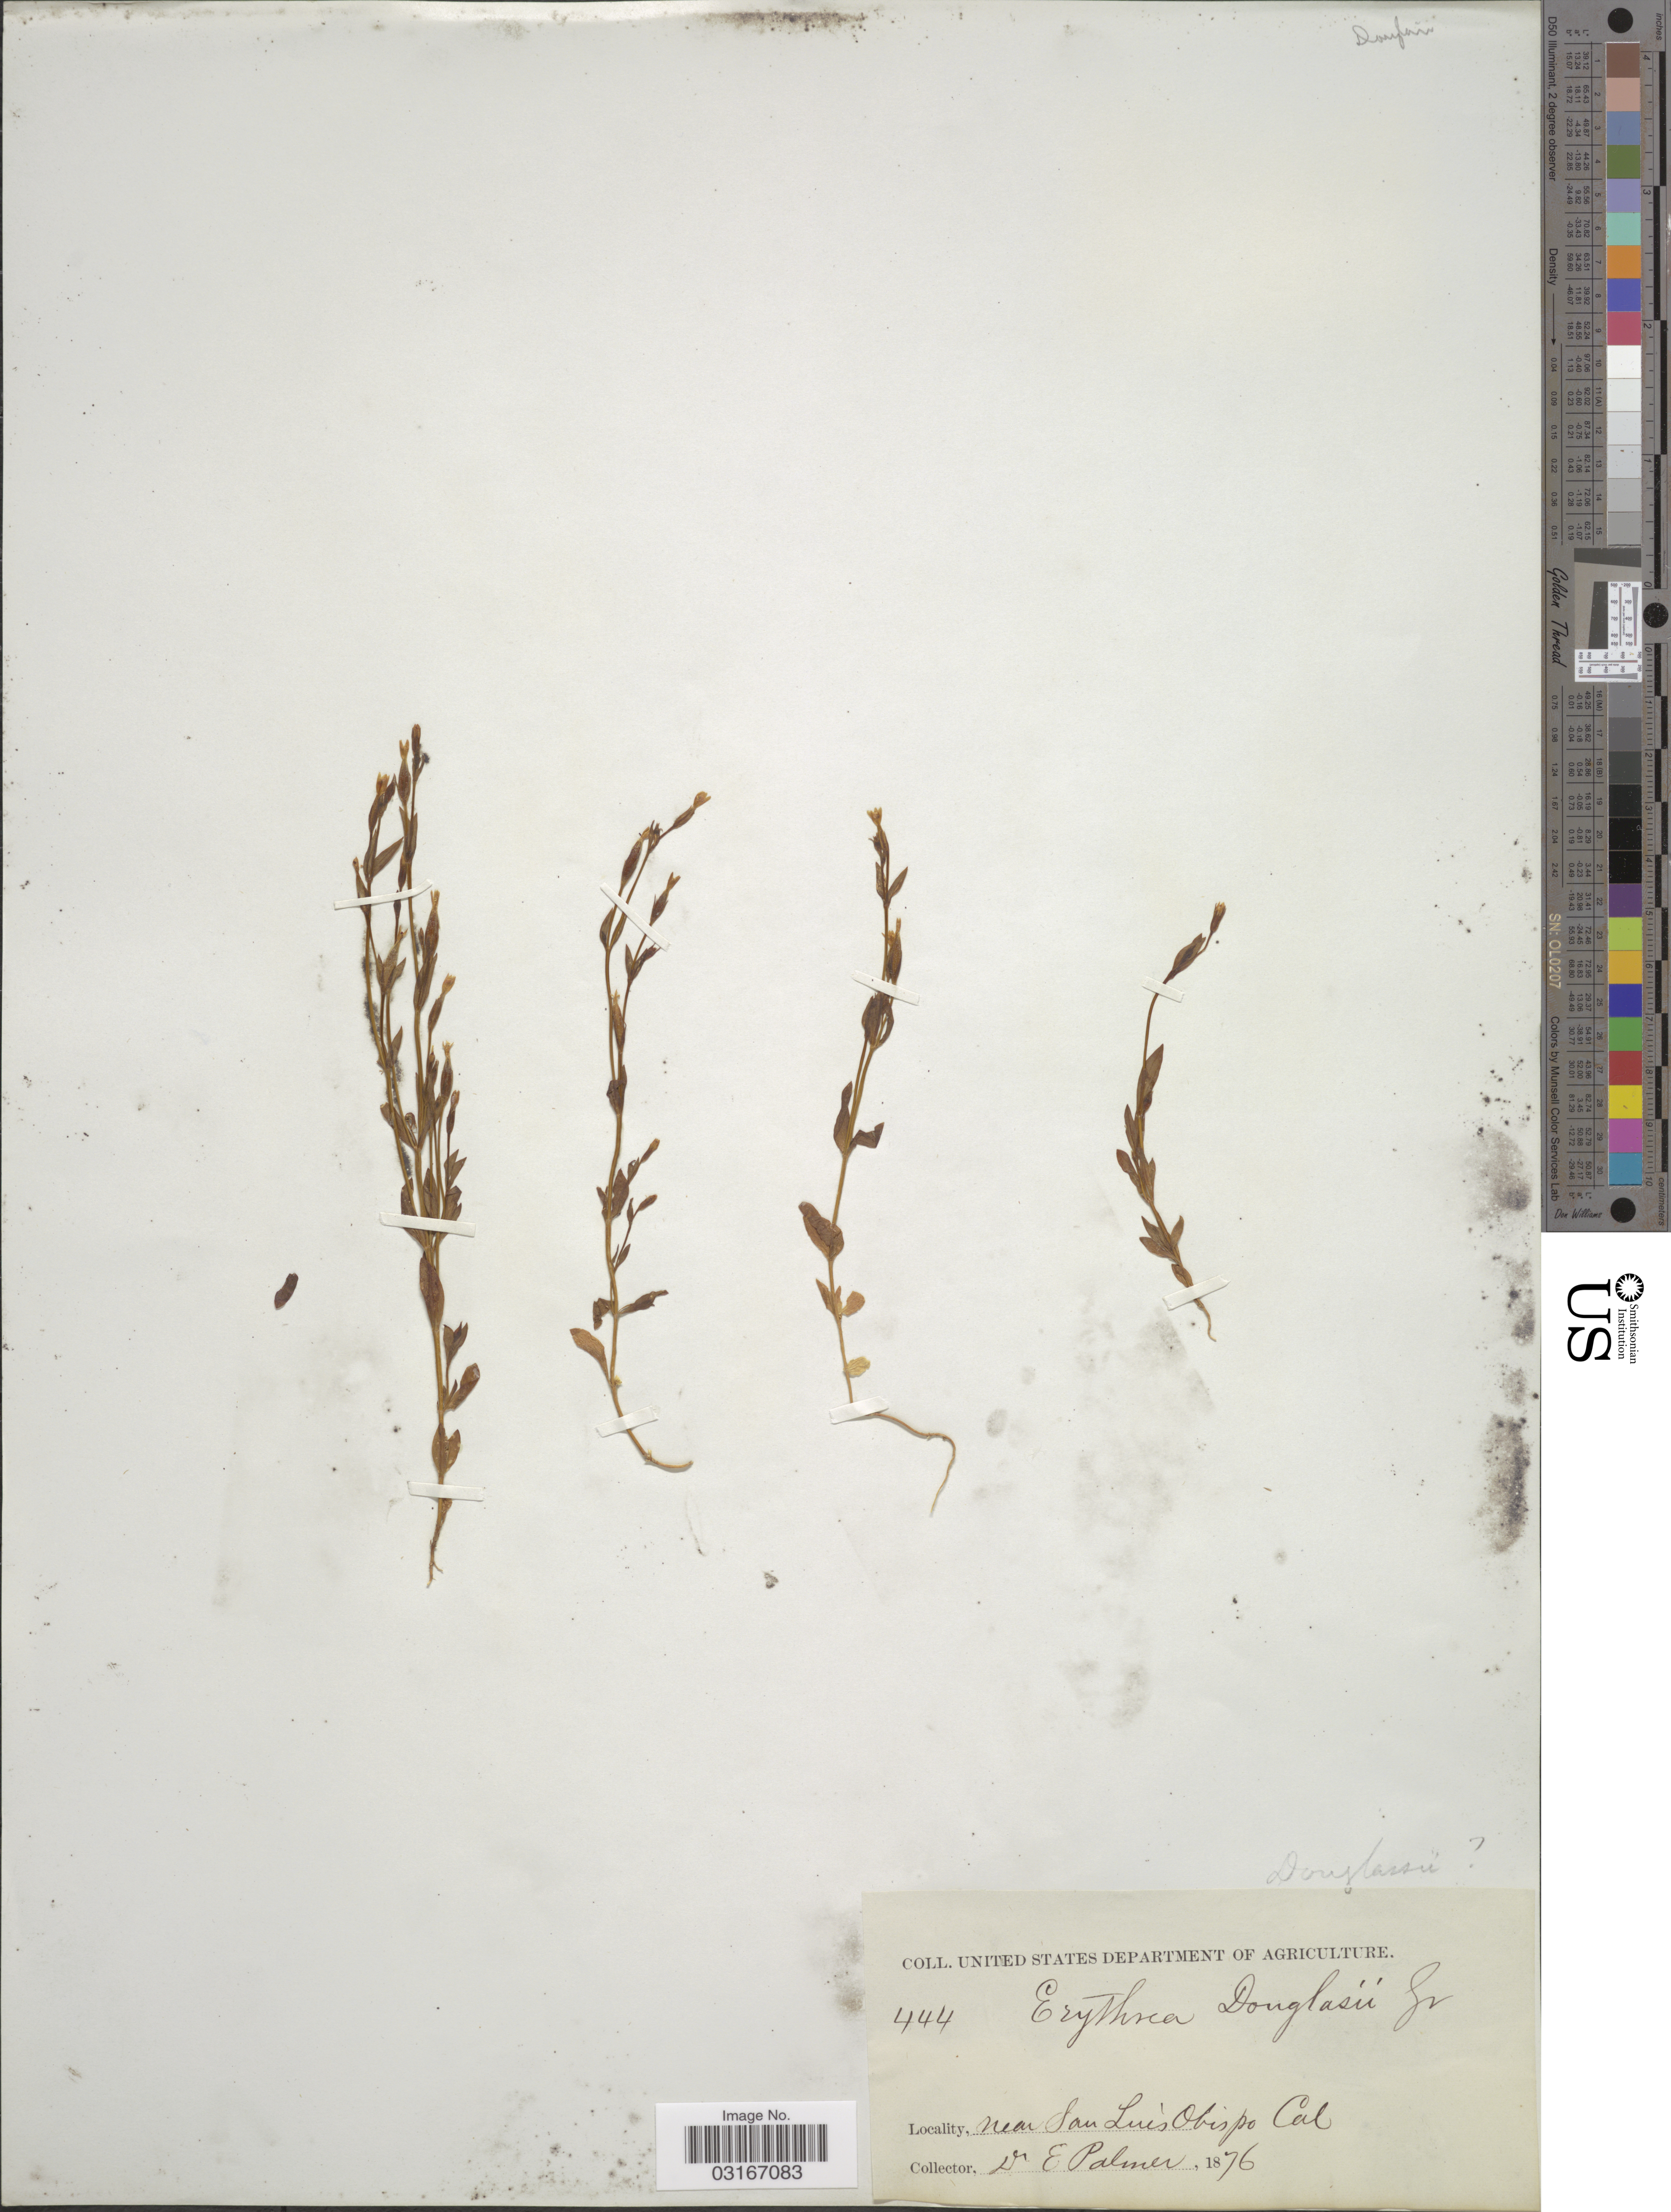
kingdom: Plantae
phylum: Tracheophyta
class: Magnoliopsida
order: Gentianales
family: Gentianaceae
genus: Centaurium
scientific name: Centaurium exaltatum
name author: (Griseb.) W. Wight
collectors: E. Palmer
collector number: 444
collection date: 1876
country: United States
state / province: California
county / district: San Luis Obispo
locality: Near San Luis Obispo.